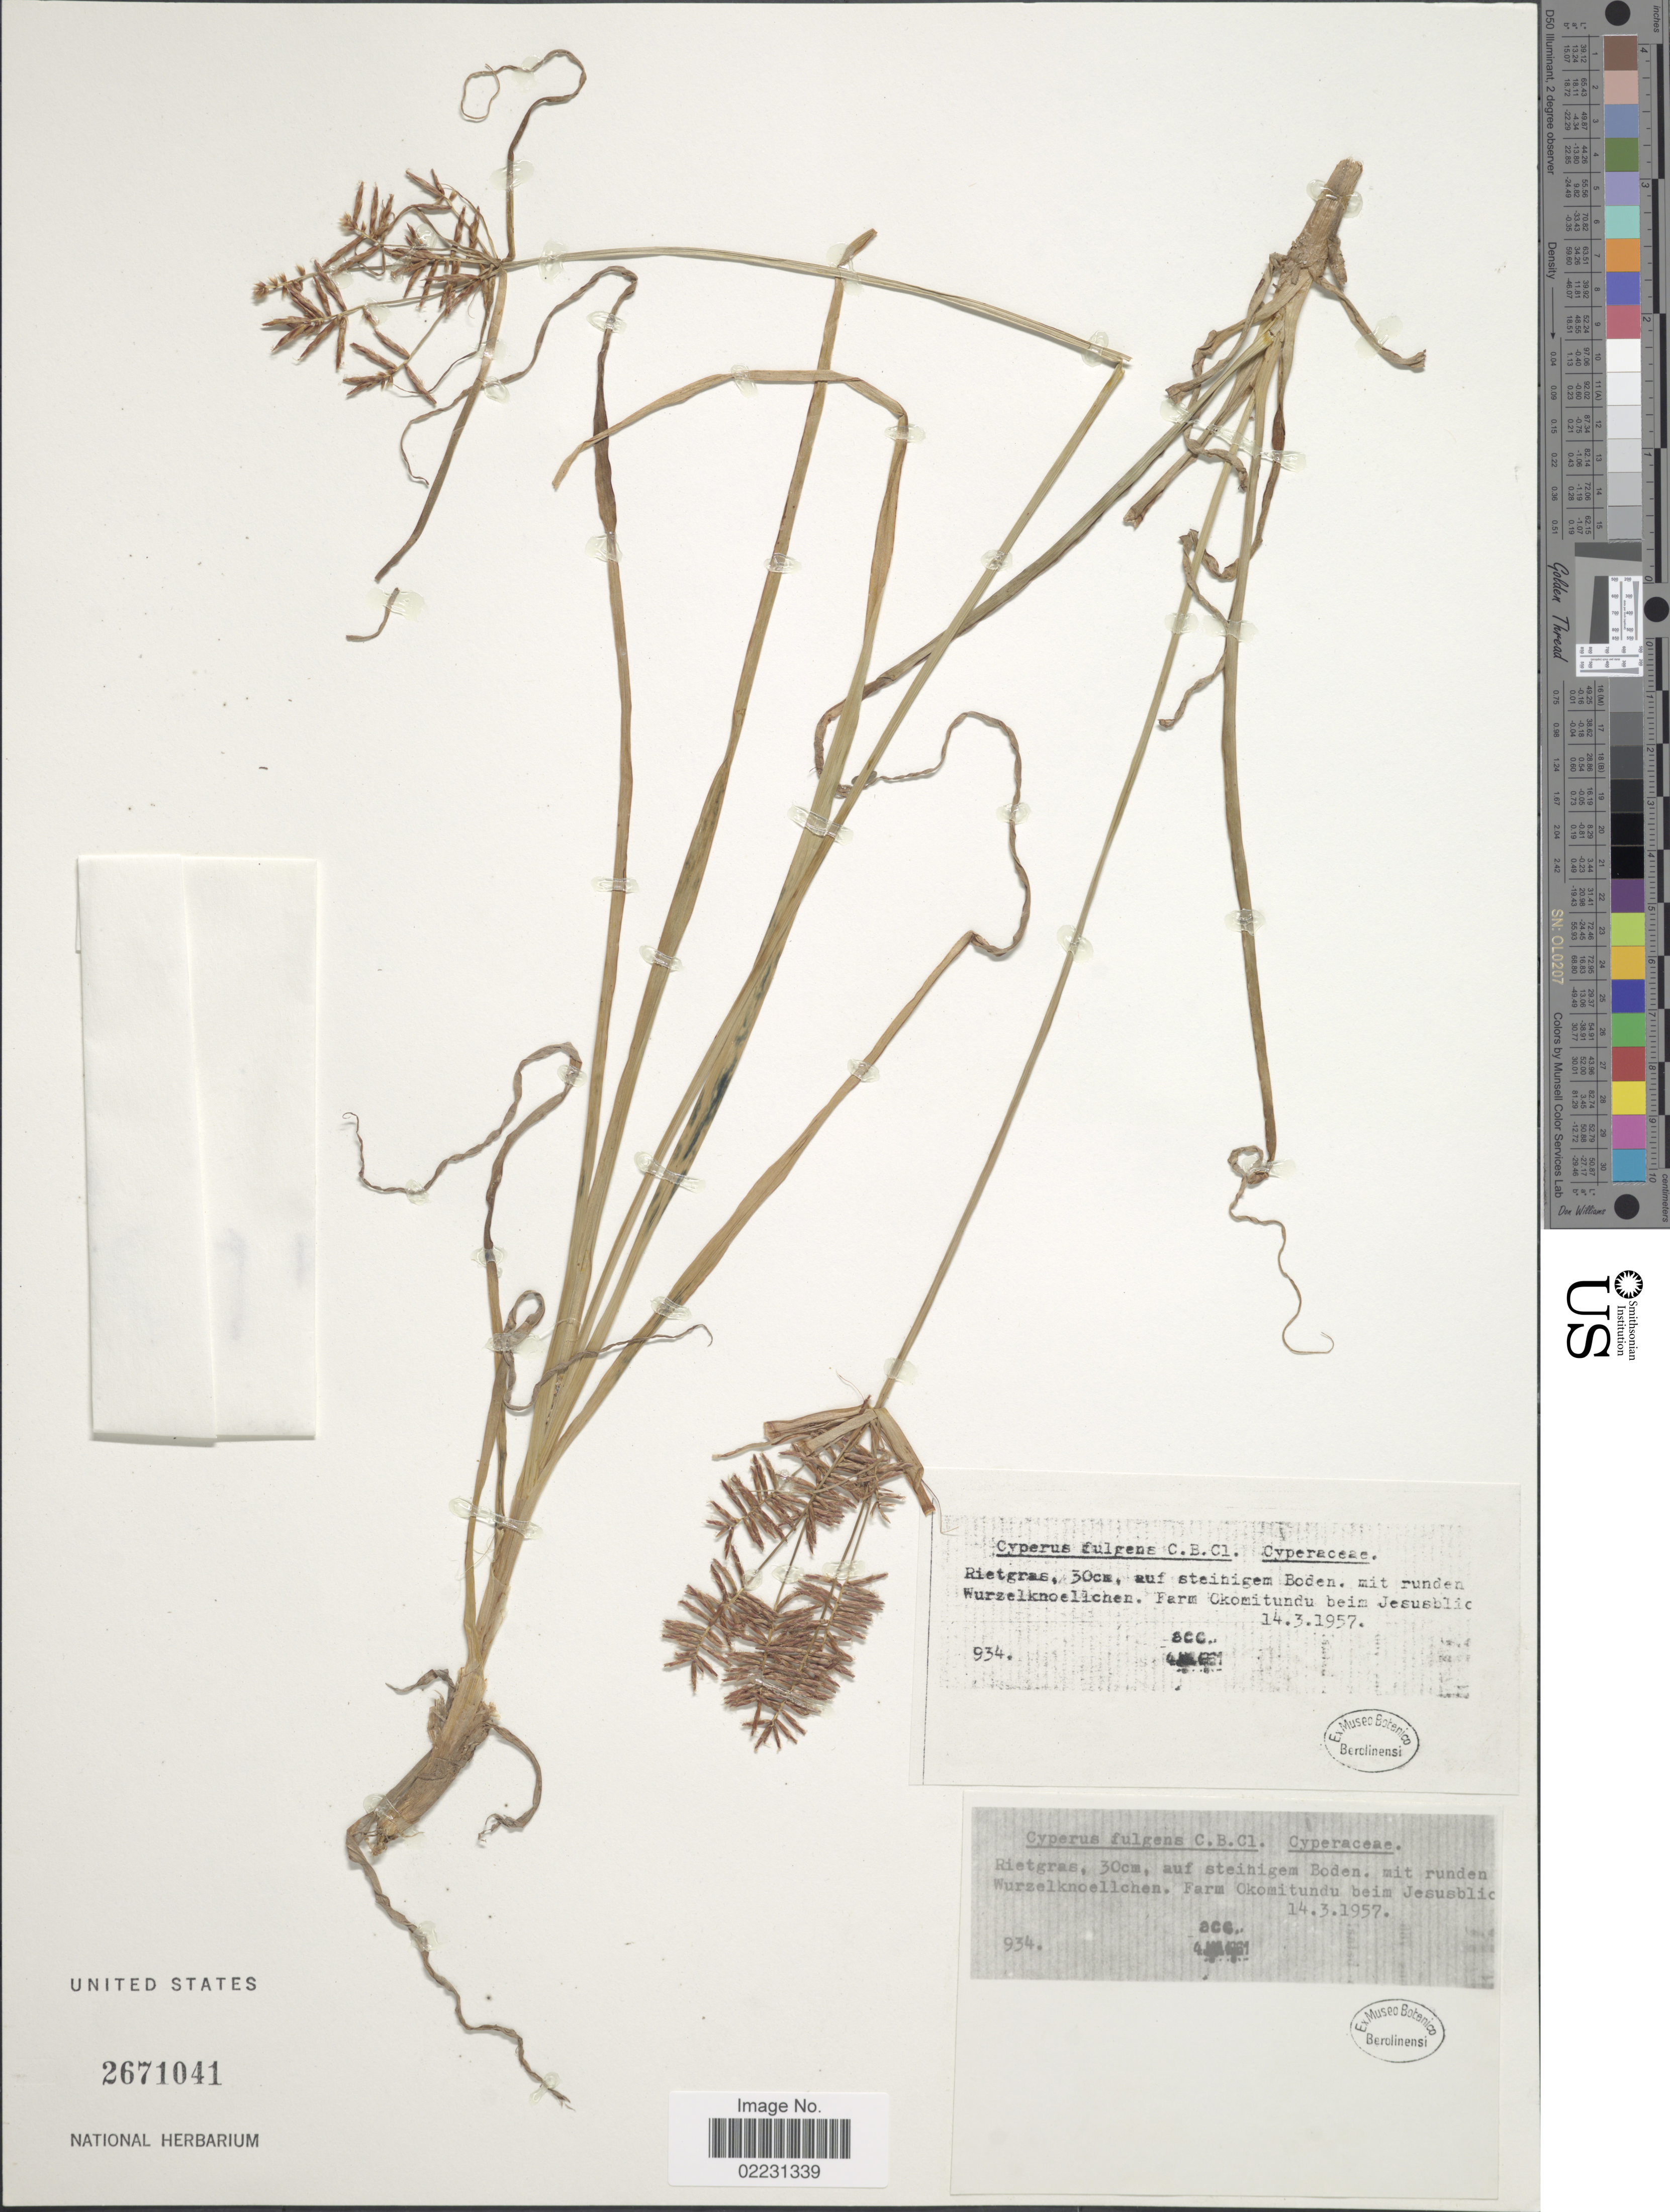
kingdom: Plantae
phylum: Tracheophyta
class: Liliopsida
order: Poales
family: Cyperaceae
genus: Cyperus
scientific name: Cyperus fulgens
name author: C.B. Clarke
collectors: ex Museo Botanico Berolinensi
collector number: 934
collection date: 1957-03-14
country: Namibia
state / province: Otjozondjupa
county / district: Okahandja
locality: Farm okomitundu beim Jesusblio [interpreted]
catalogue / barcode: US 2671041